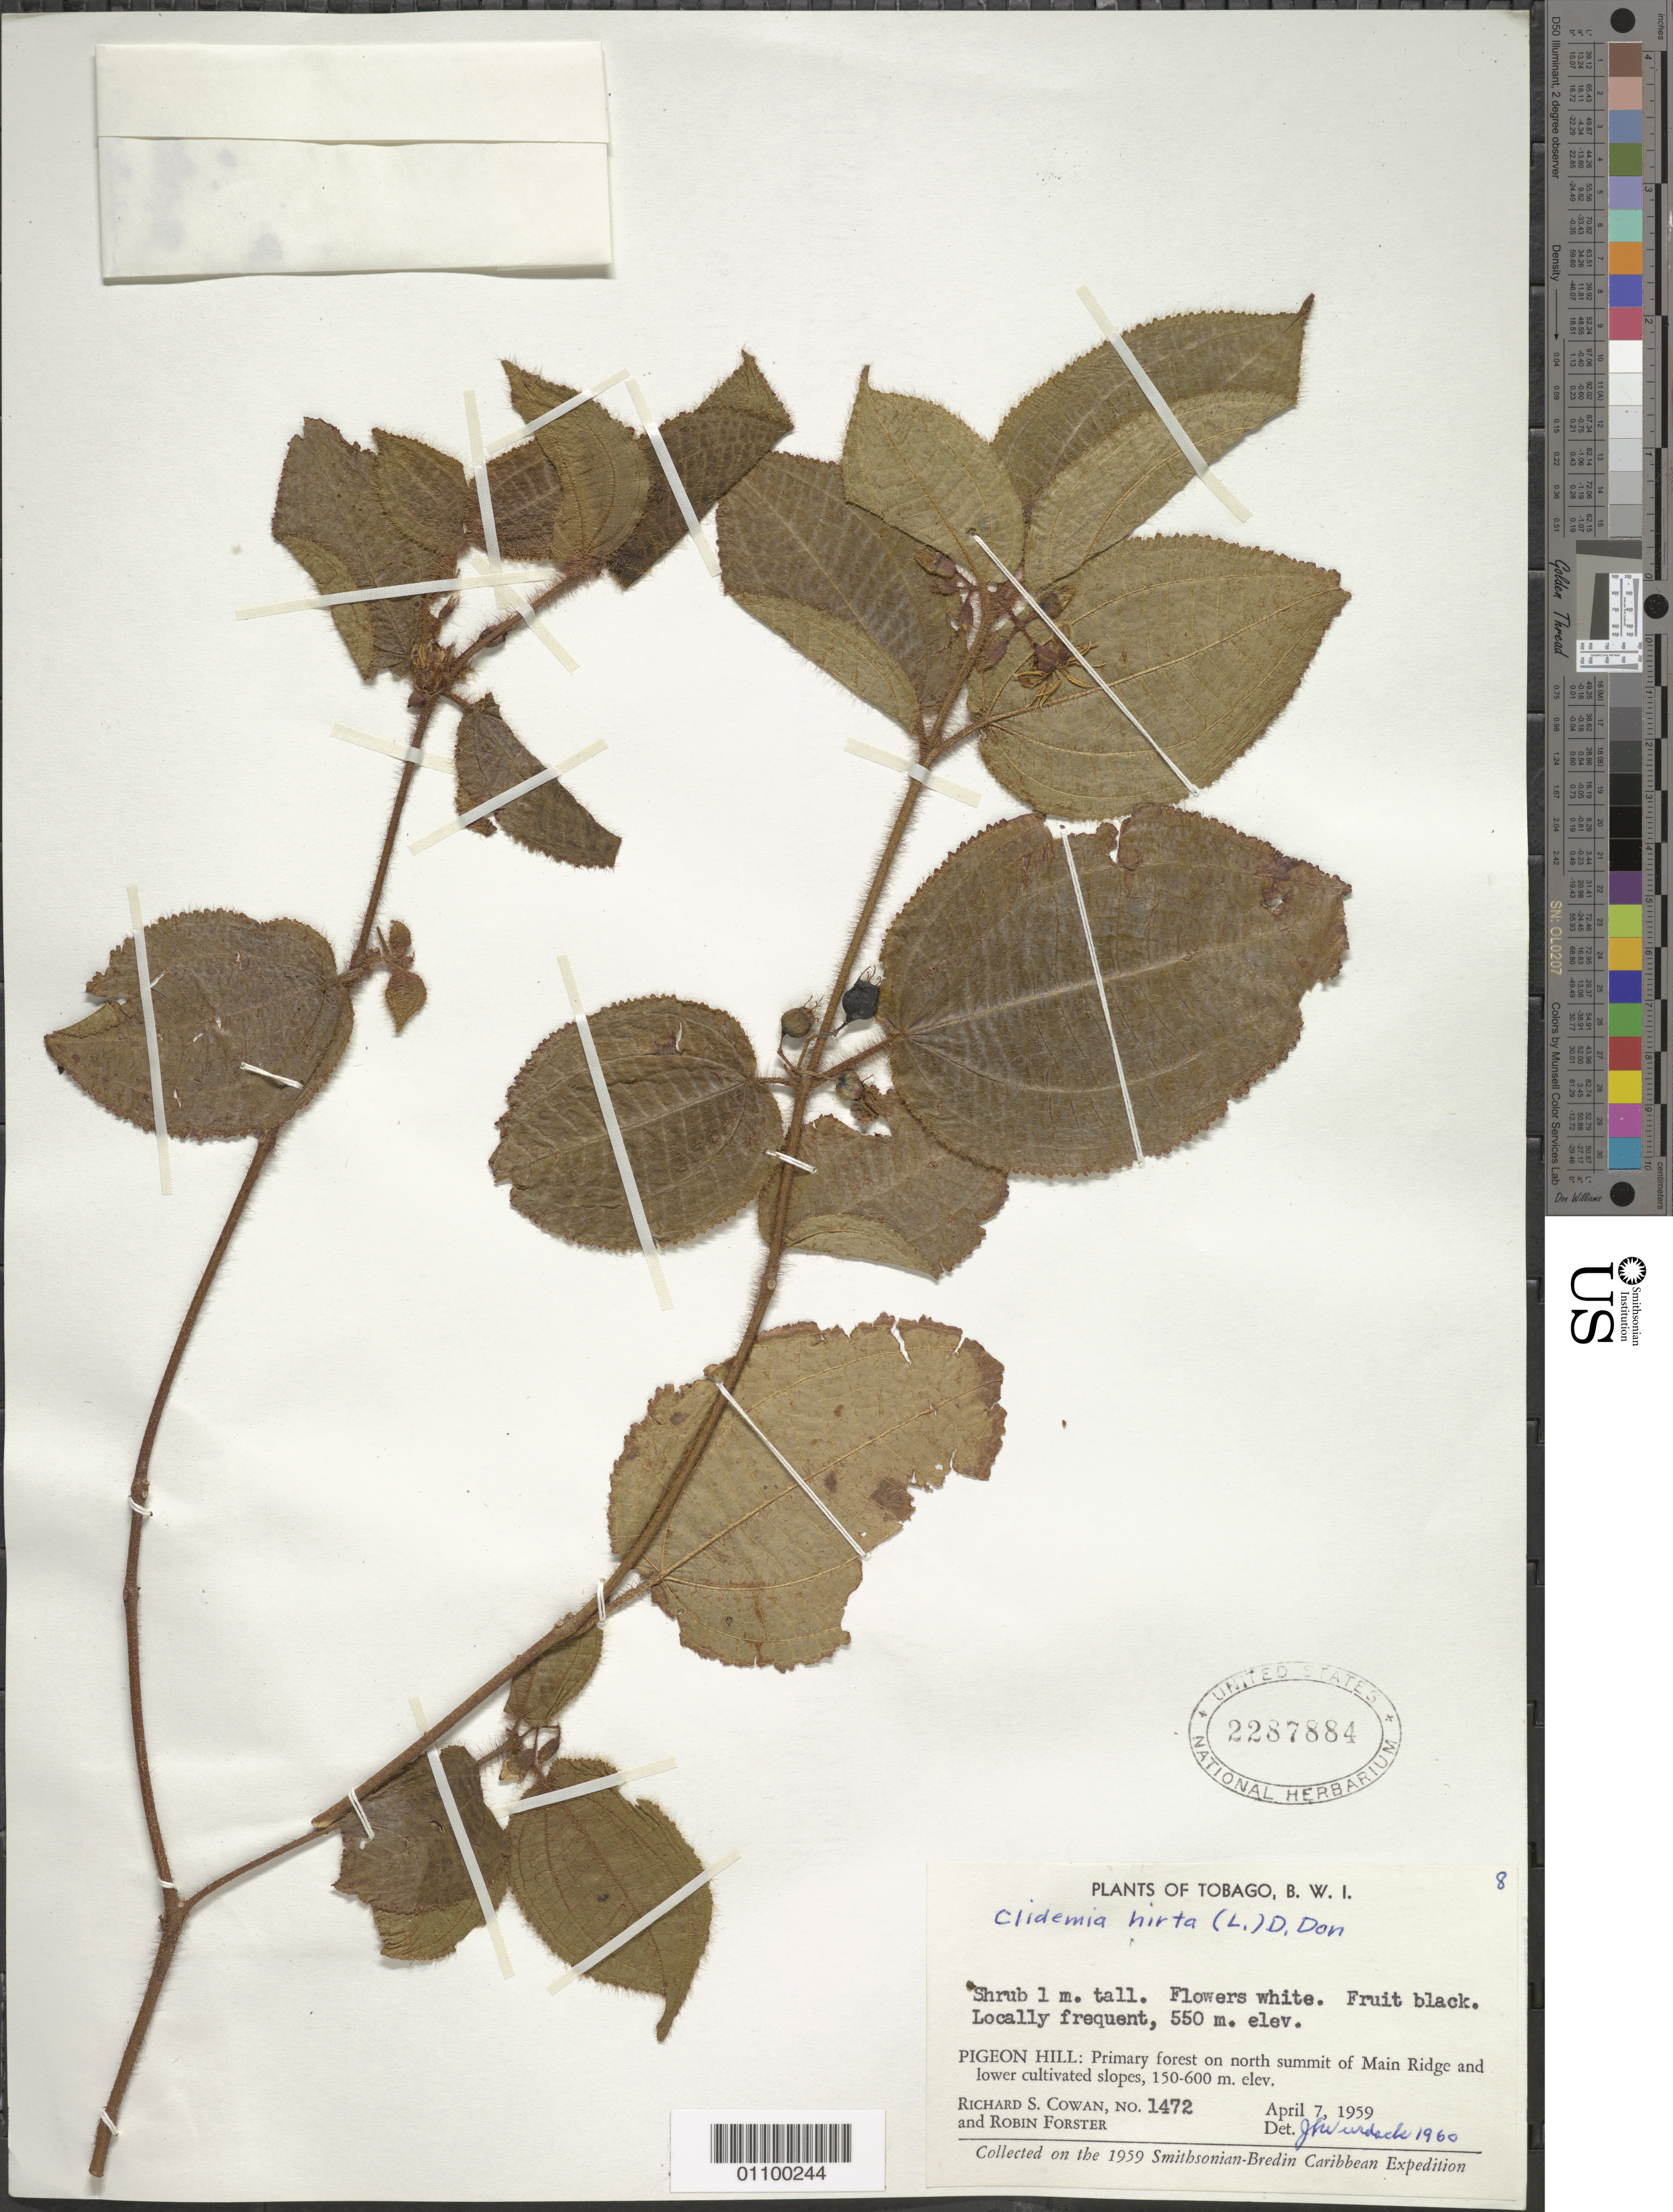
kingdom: Plantae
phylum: Tracheophyta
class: Magnoliopsida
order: Myrtales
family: Melastomataceae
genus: Clidemia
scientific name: Clidemia hirta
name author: (L.) D. Don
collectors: R. S. Cowan & R. Forster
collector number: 1472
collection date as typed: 07 Apr 1959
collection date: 1959-04-07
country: Trinidad and Tobago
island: Tobago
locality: Pigeon Hill, primary forest on N summit of Main Ridge and lower cultivated slopes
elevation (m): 550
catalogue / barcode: US 2287884